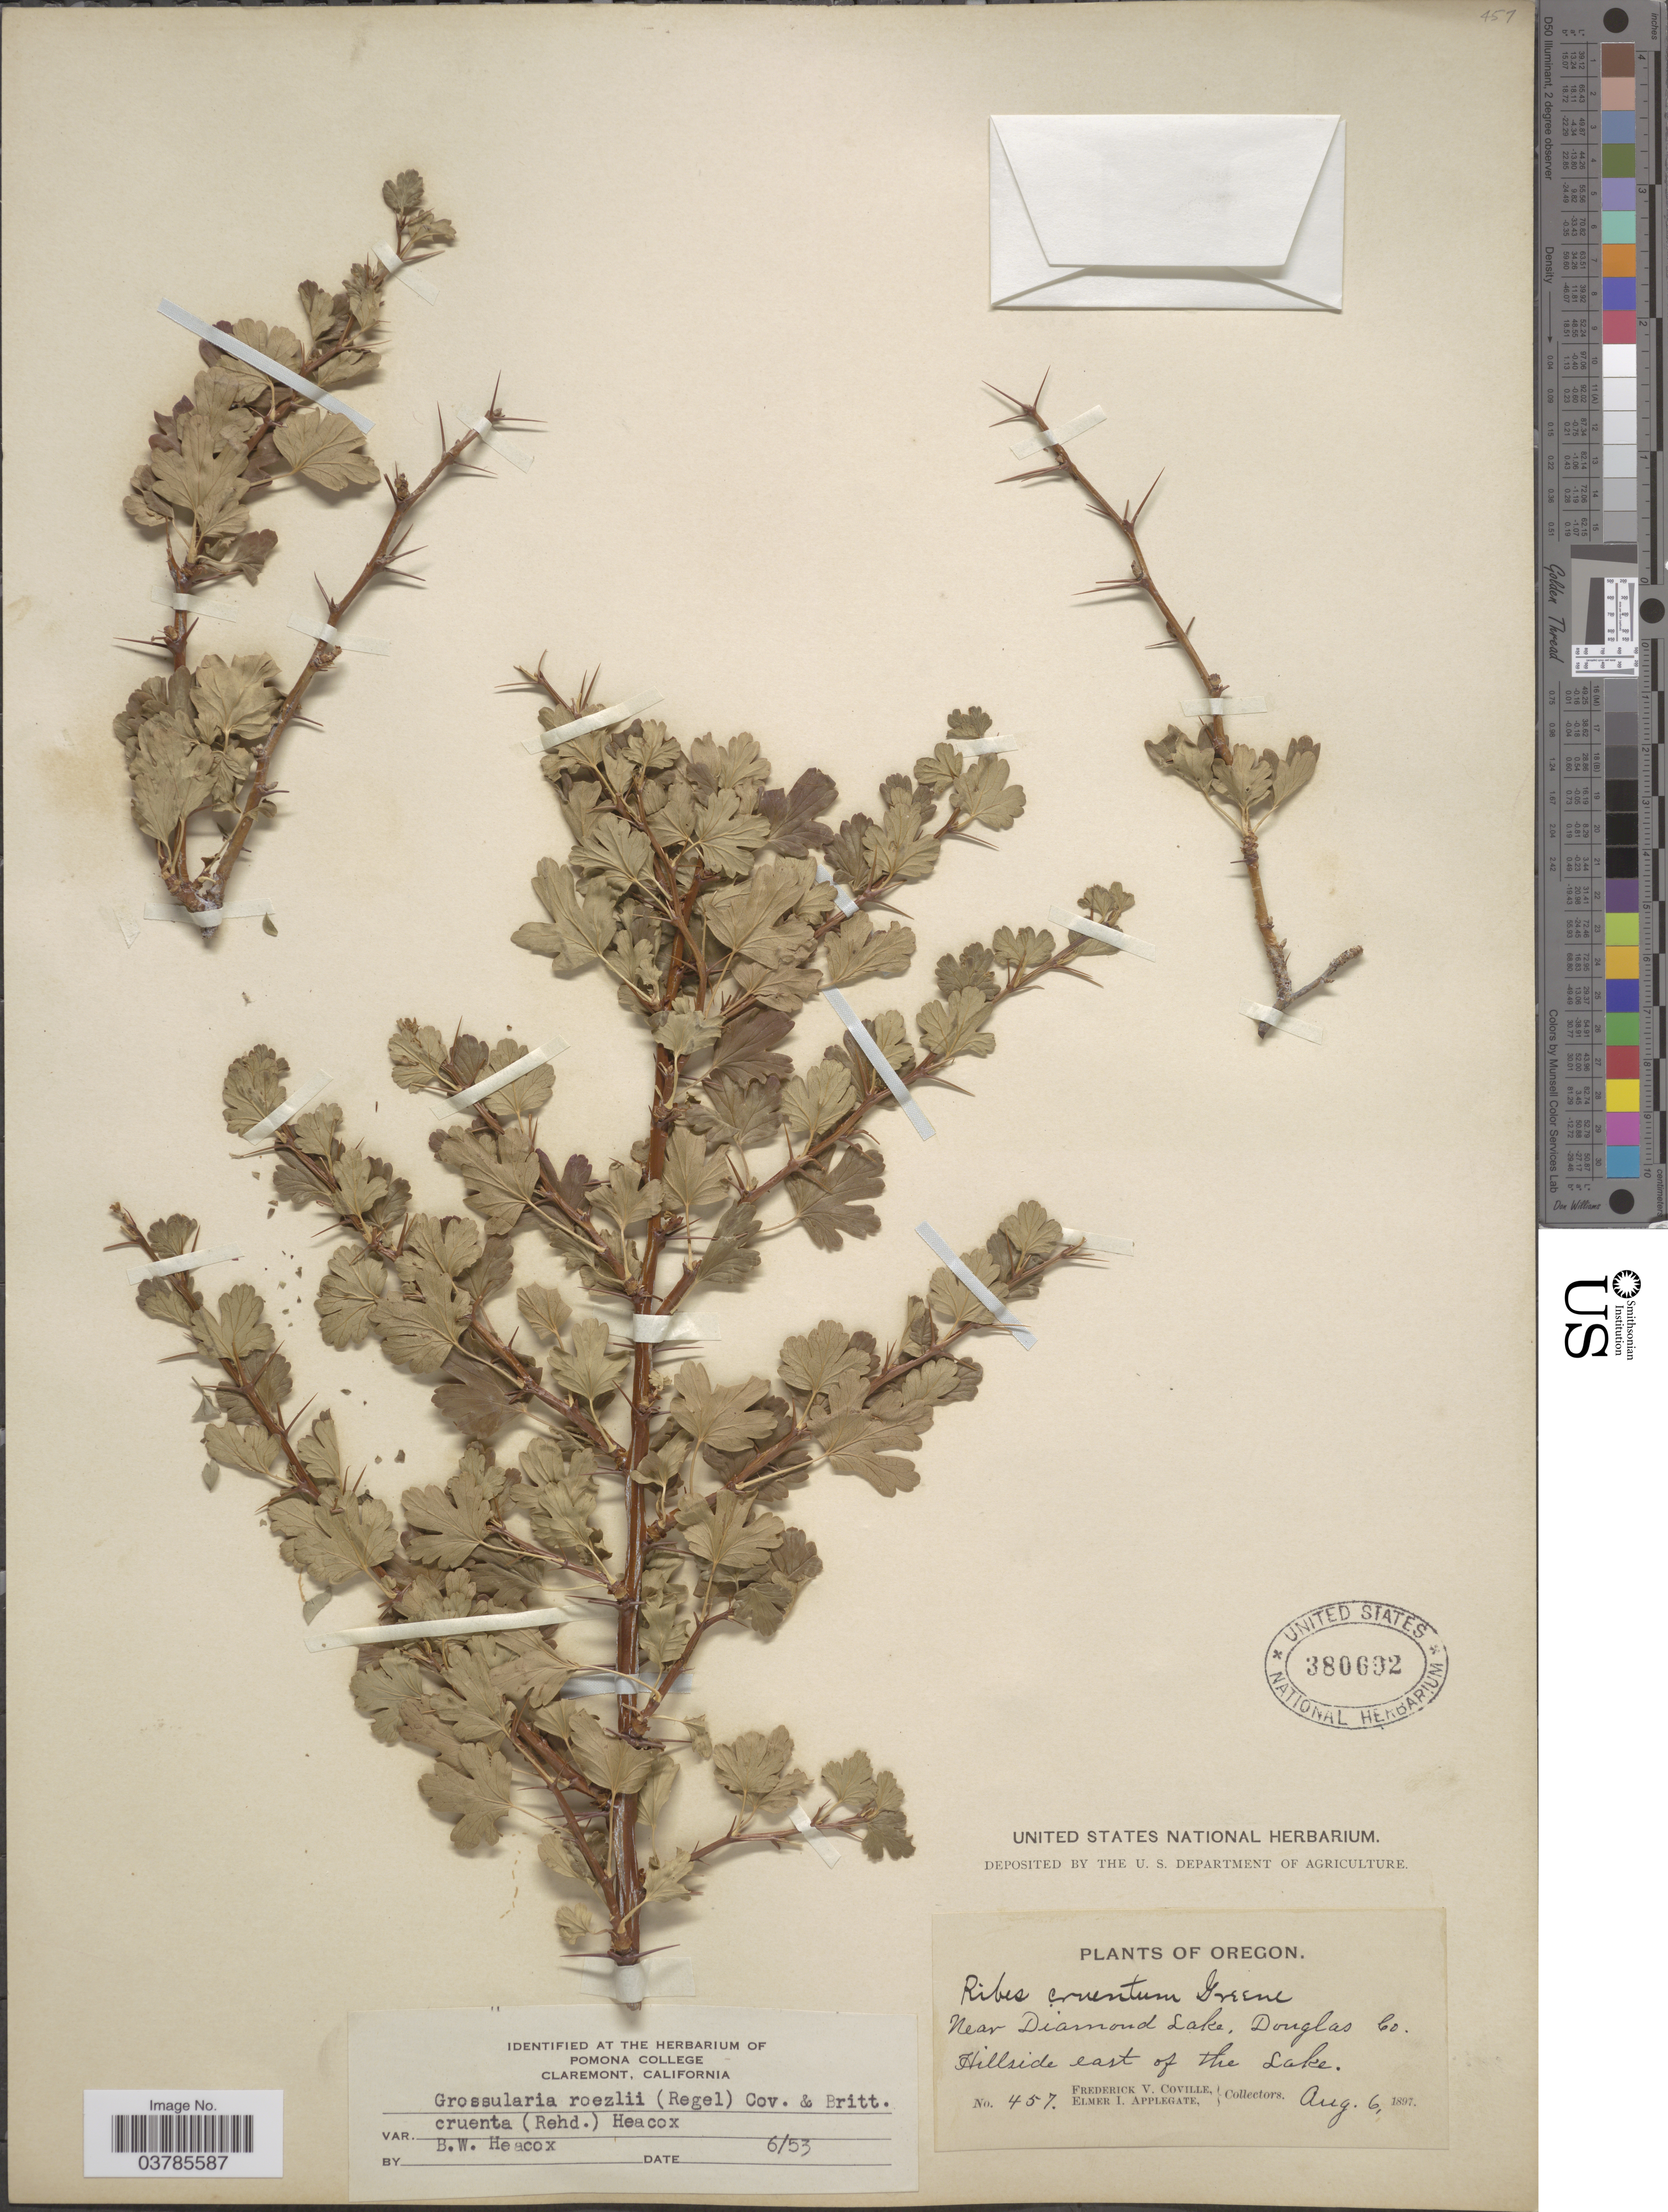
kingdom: Plantae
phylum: Tracheophyta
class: Magnoliopsida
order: Saxifragales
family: Grossulariaceae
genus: Ribes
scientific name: Ribes roezlii var. cruentum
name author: (Greene) Rehder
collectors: F. V. Coville & E. I. Applegate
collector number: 457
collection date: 1897-08-06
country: United States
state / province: Oregon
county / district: Douglas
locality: Near Diamond Lake, Douglas Co. Hillside east of the Lake.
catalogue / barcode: US 380692